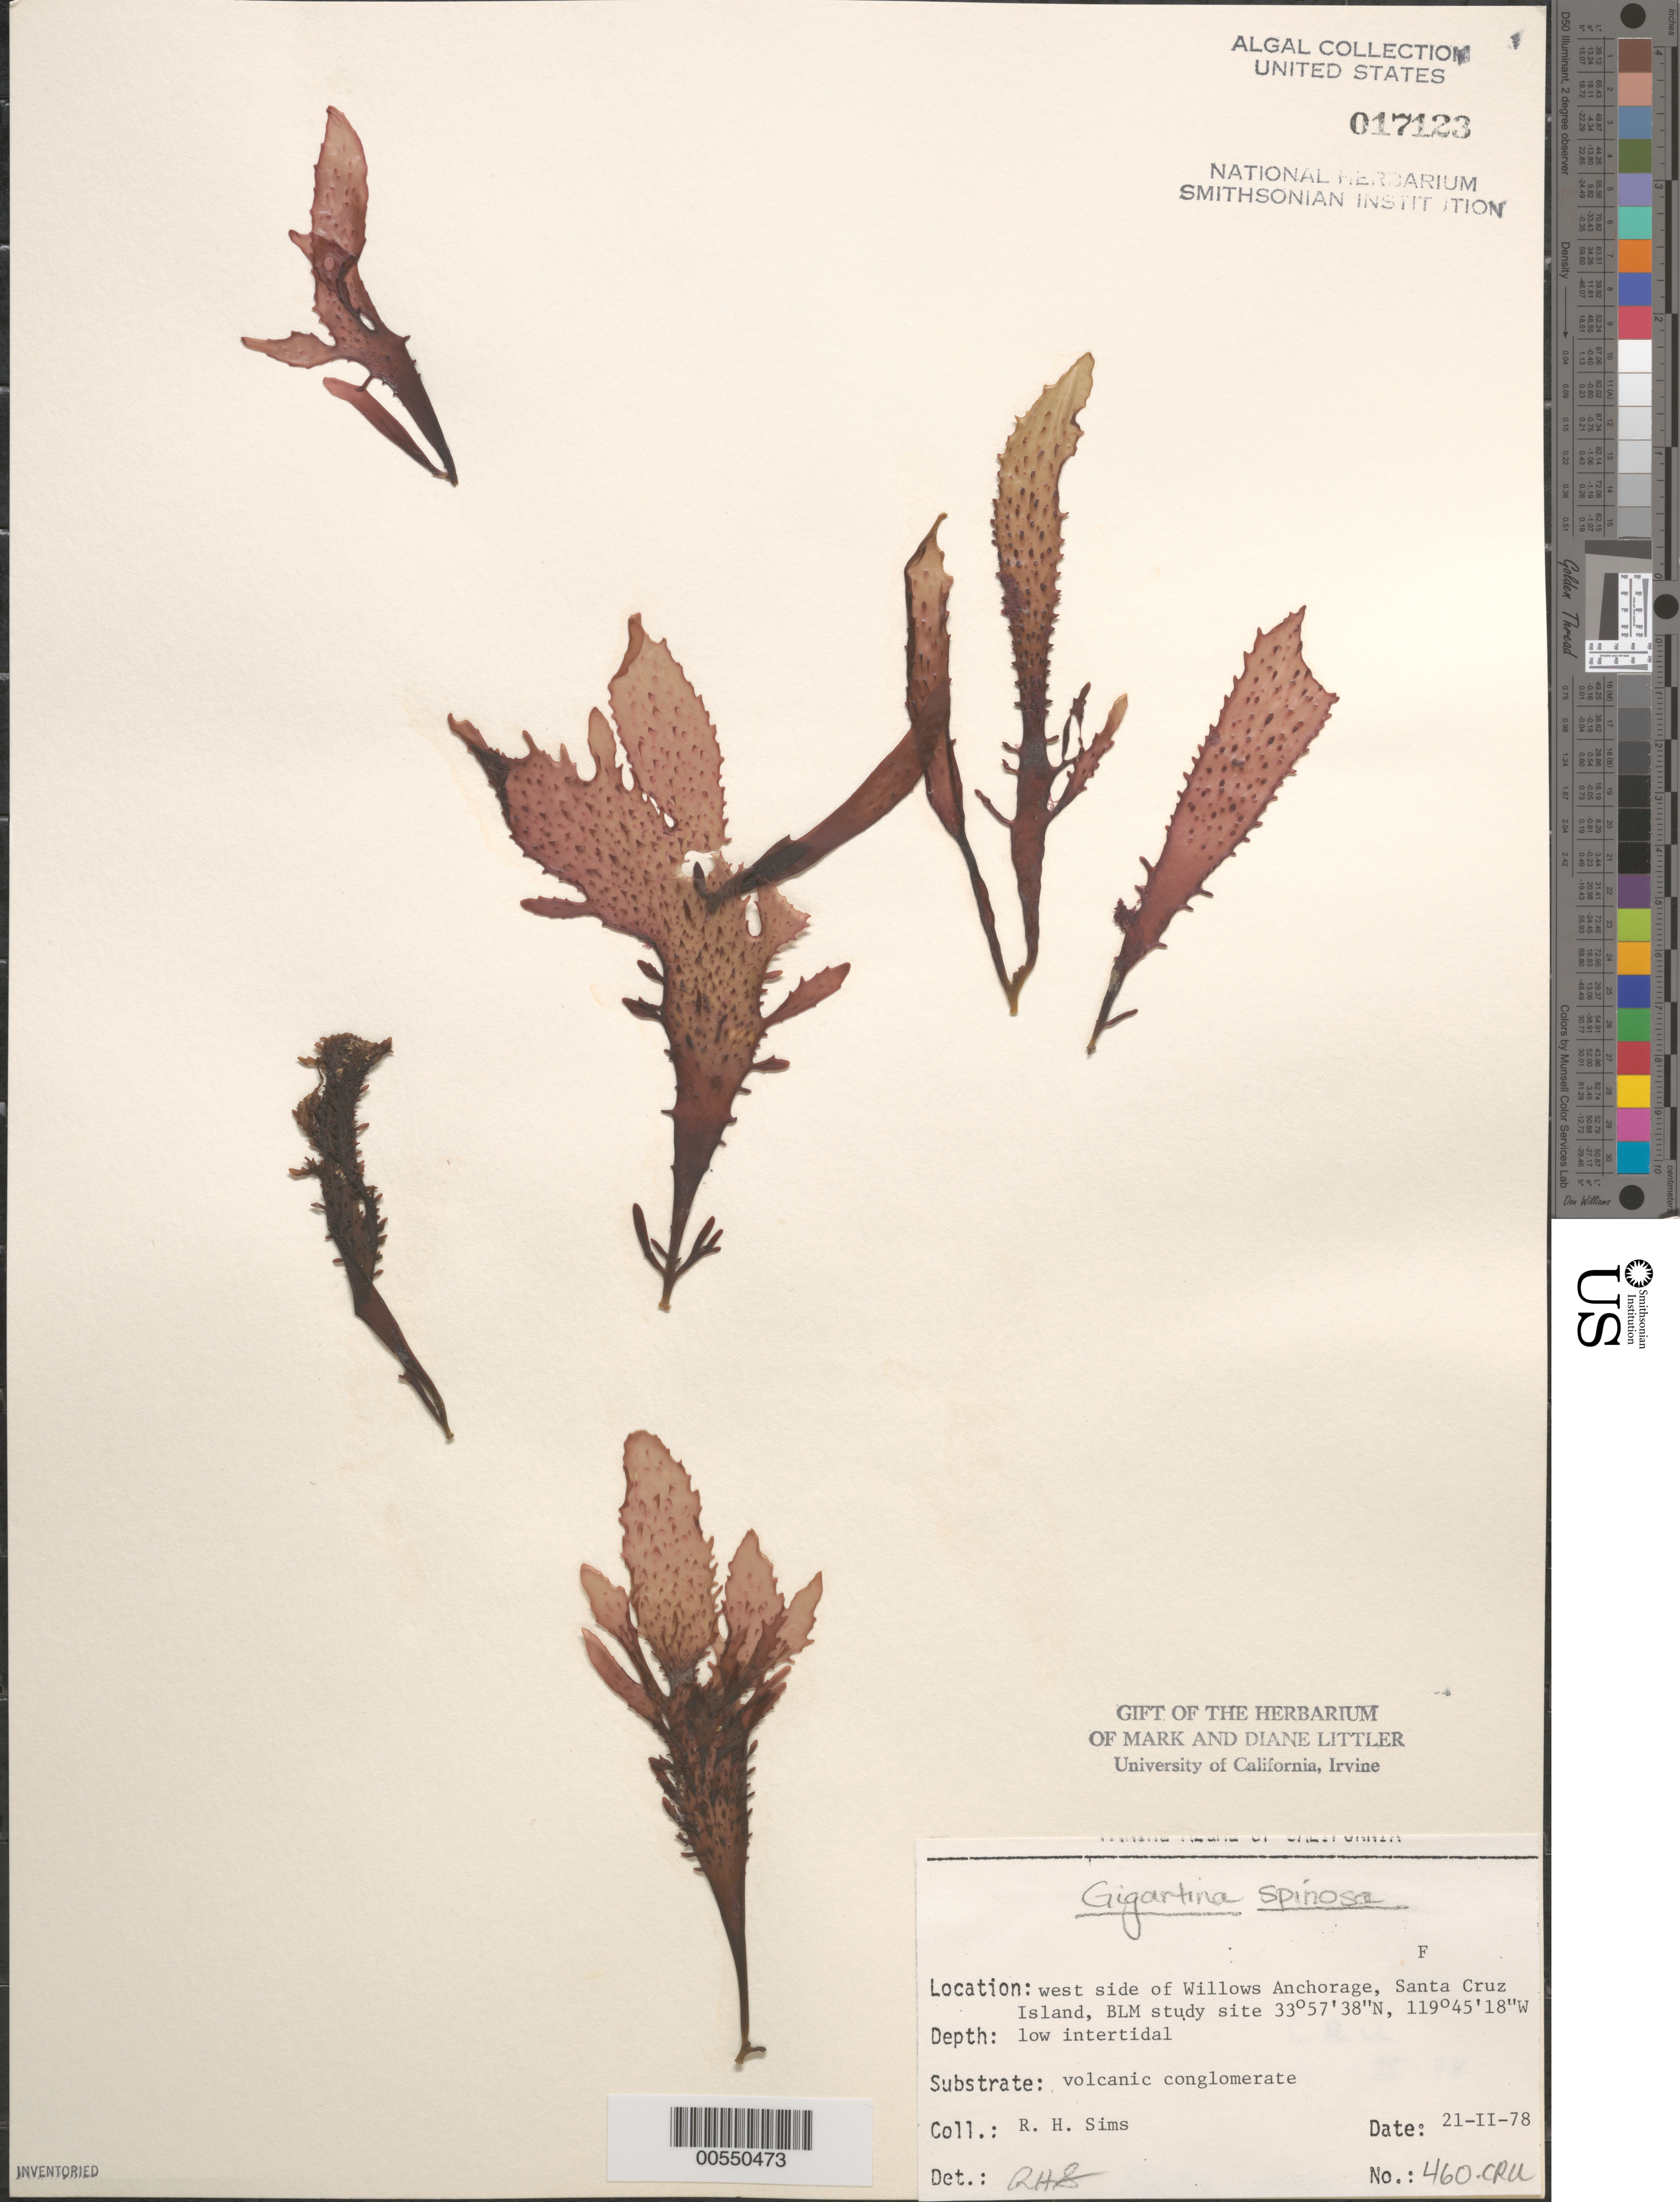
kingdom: Plantae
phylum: Rhodophyta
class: Florideophyceae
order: Gigartinales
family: Gigartinaceae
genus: Chondracanthus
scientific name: Chondracanthus spinosus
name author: (Kütz.) Guiry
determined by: Algae name updating Project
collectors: R. H. Sims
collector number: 460-cru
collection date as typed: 21 Feb 1978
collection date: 1978-02-21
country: United States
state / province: California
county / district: Santa Barbara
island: Santa Cruz Island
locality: Willows Anchorage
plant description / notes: BLM-SOCALBIGHT Rocky Intertidal Survey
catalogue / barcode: US 17123